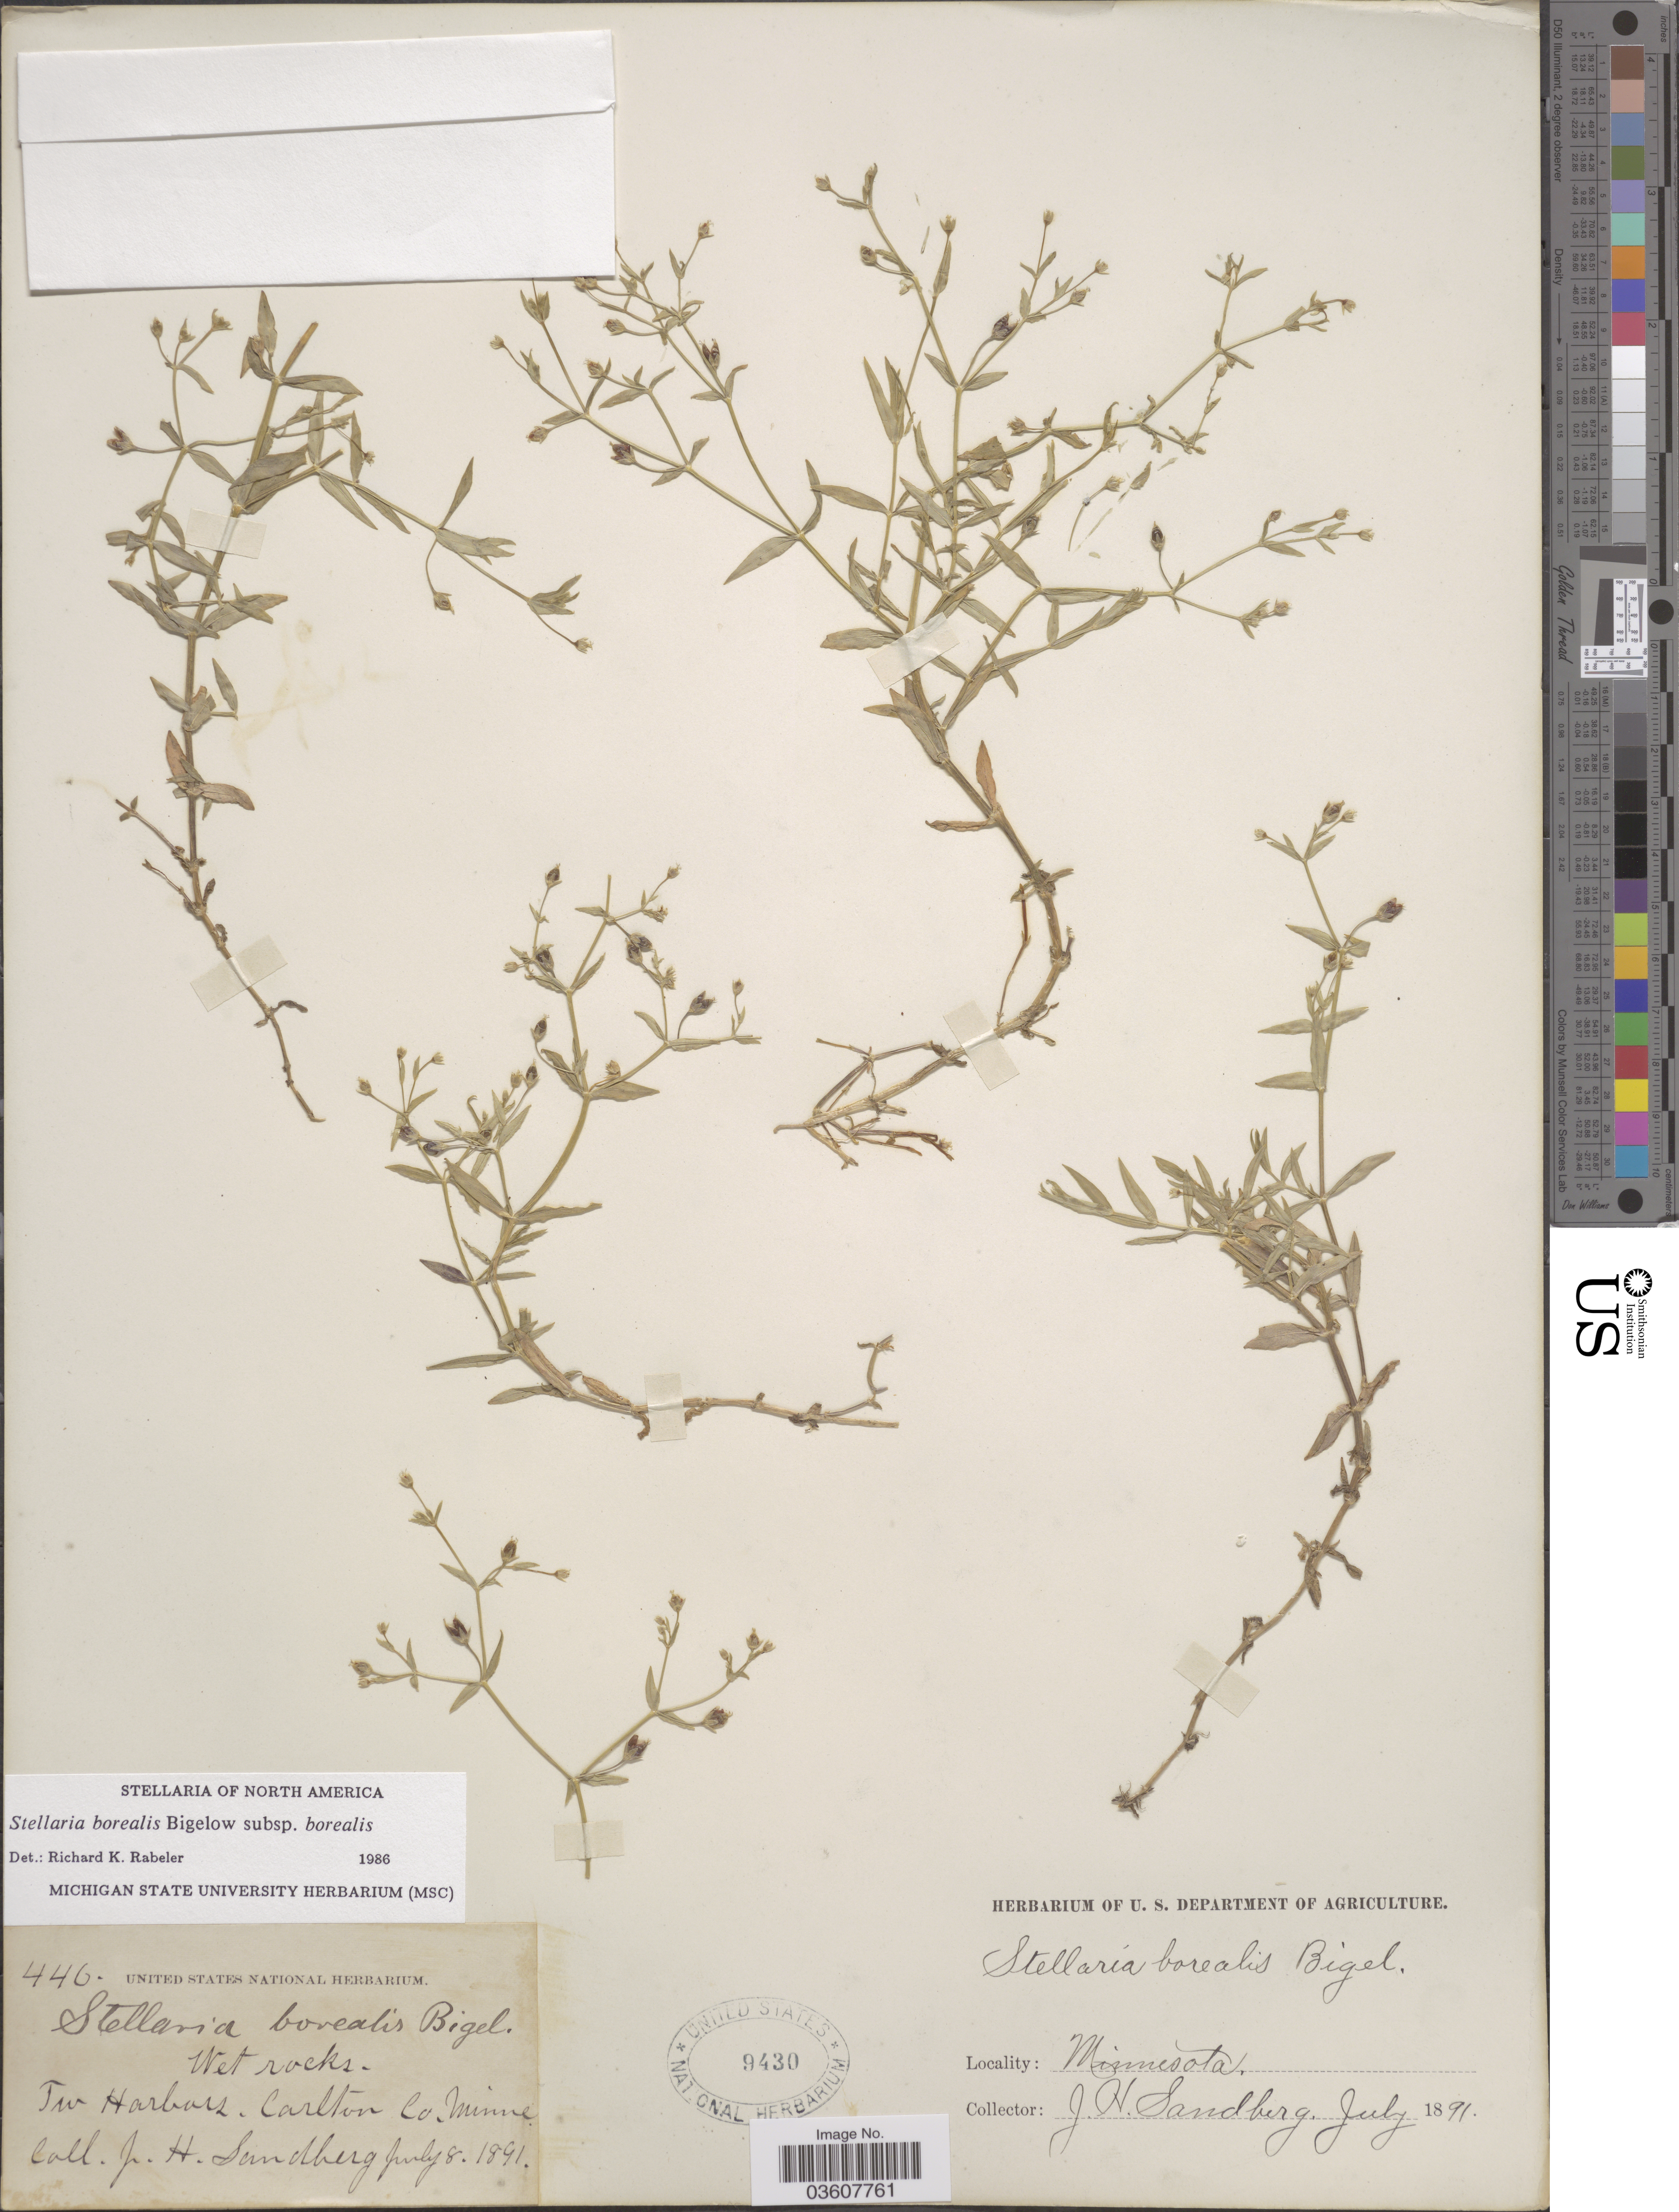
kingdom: Plantae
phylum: Tracheophyta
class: Magnoliopsida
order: Caryophyllales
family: Caryophyllaceae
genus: Stellaria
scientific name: Stellaria borealis subsp. borealis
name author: Bigelow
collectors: J. H. Sandberg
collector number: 446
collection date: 1891-07-08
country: United States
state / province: Minnesota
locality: Tw Harbors Carlton Co.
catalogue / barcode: US 9430